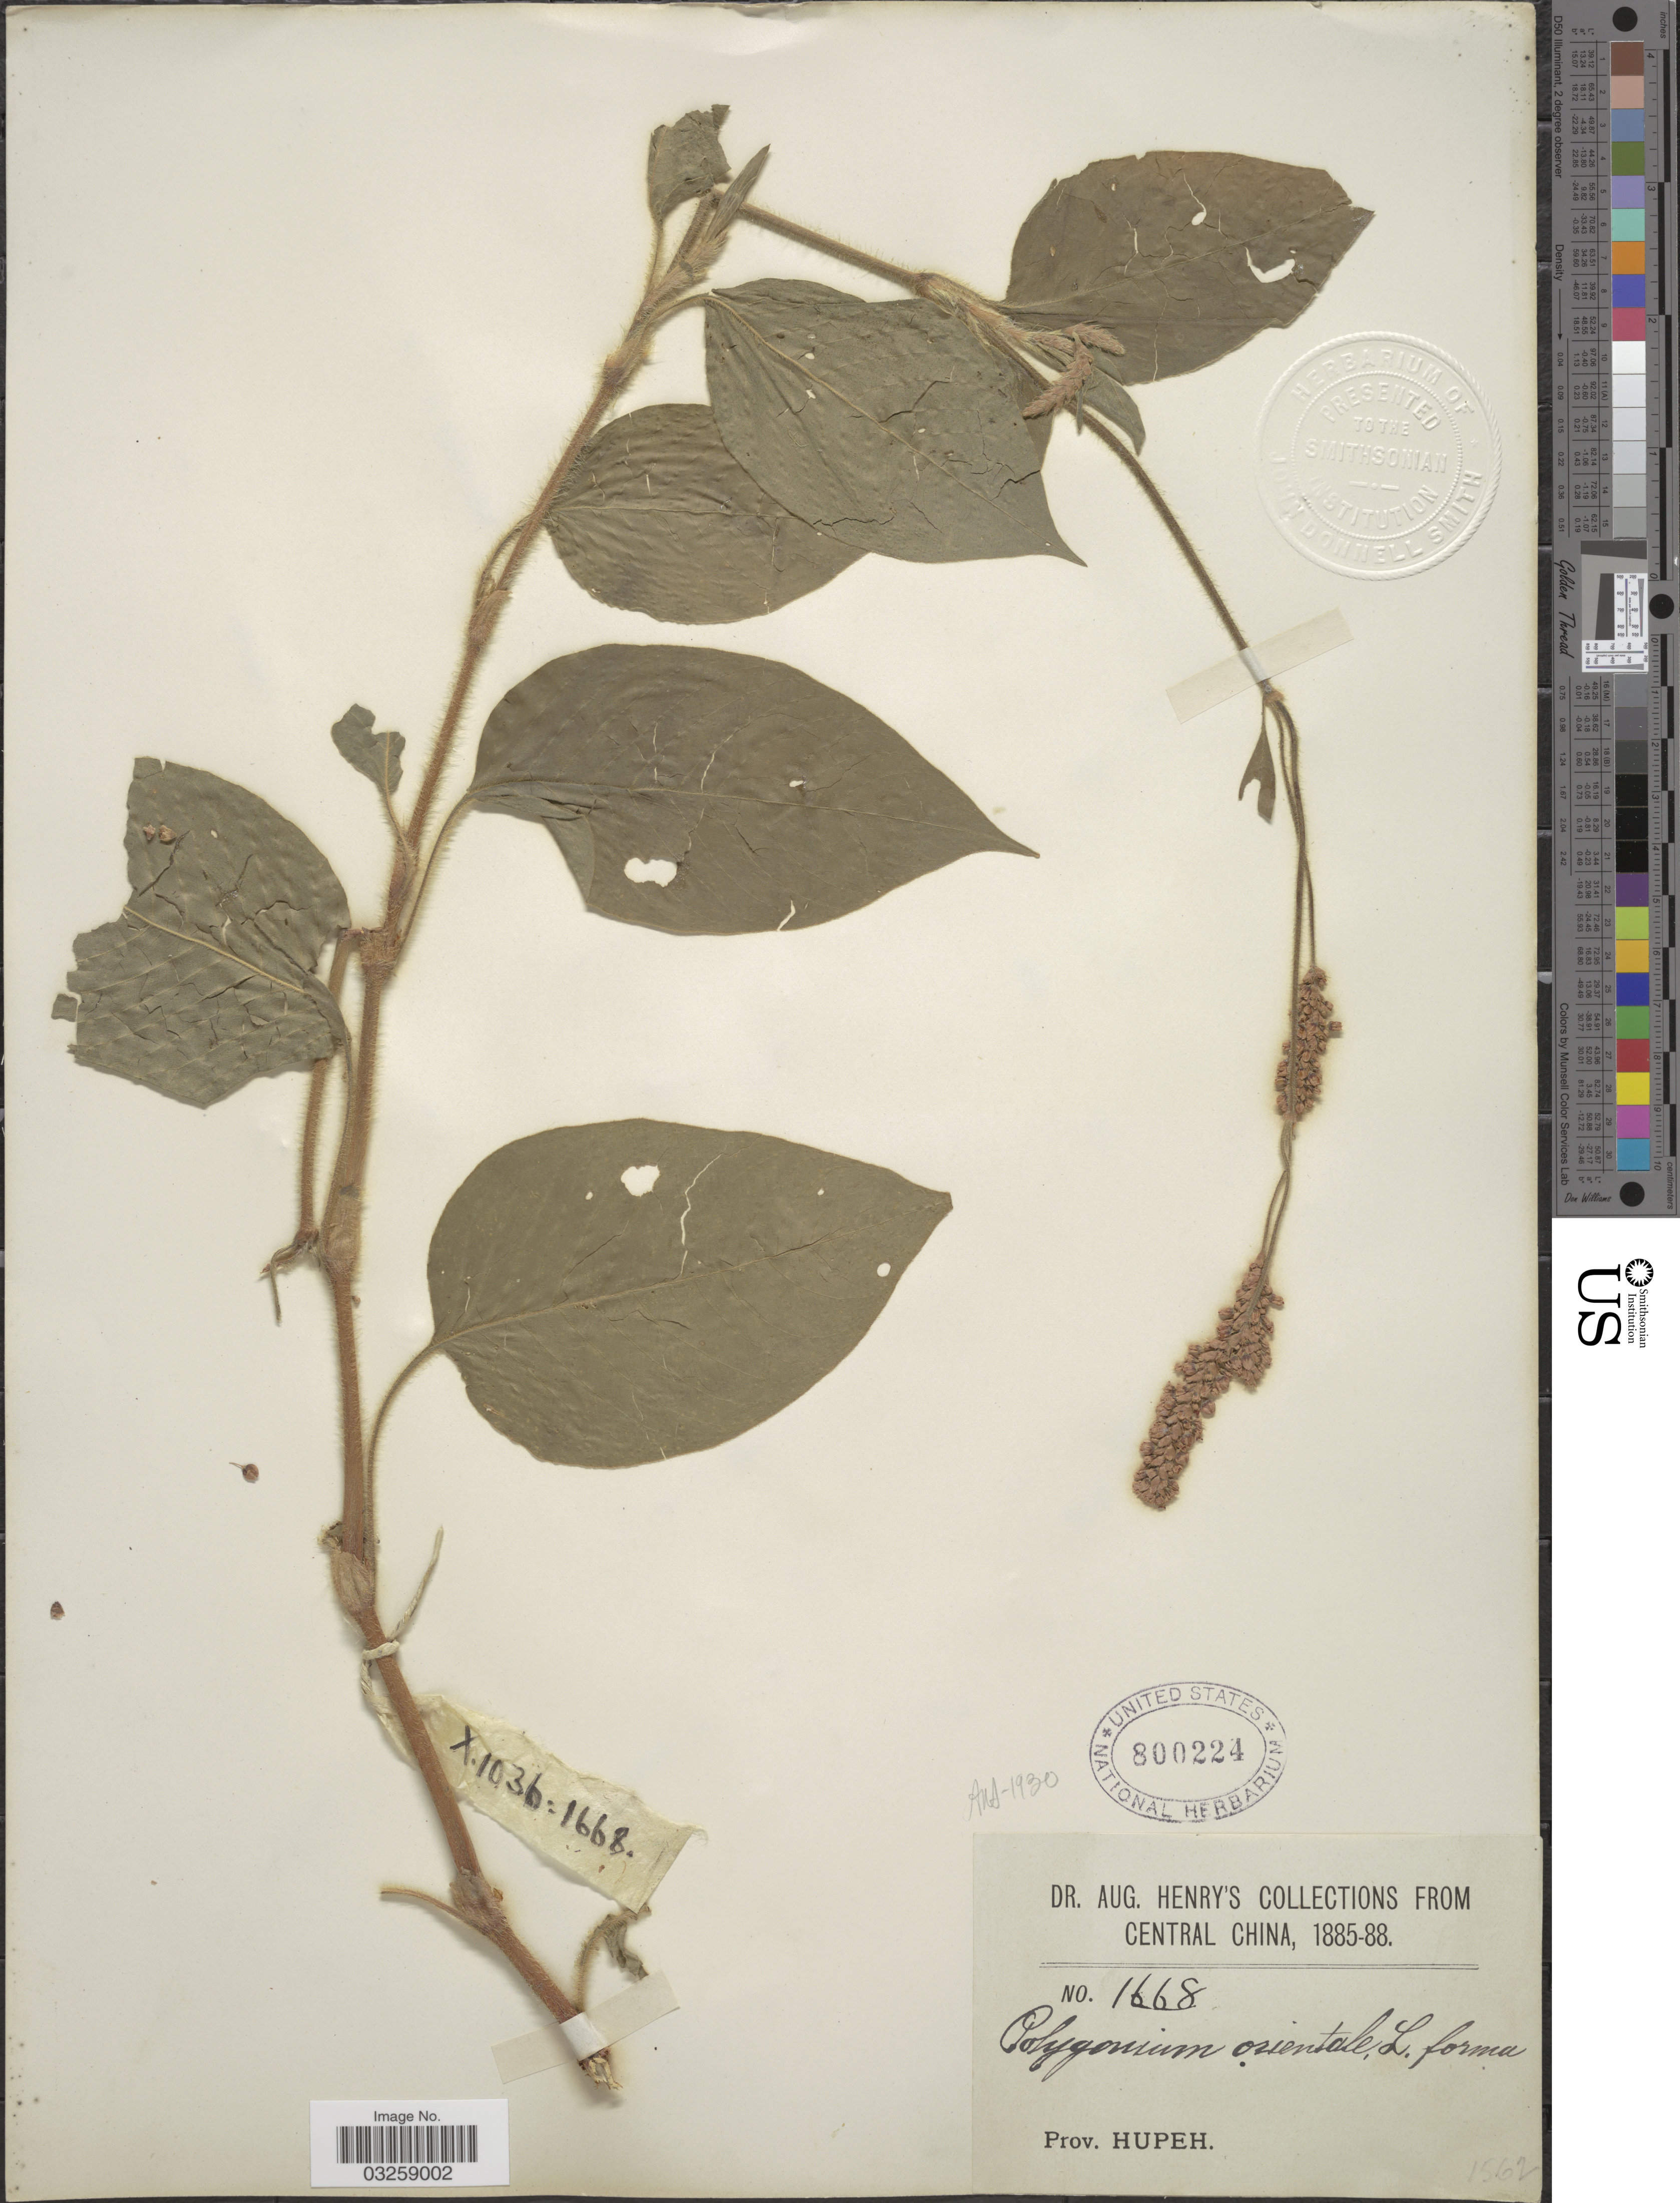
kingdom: Plantae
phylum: Tracheophyta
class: Magnoliopsida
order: Caryophyllales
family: Polygonaceae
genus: Polygonum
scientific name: Polygonum orientale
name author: L.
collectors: A. Henry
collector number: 1668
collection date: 1885/1888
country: China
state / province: Hubei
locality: Central China. Prov. Hupeh.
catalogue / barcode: US 800224